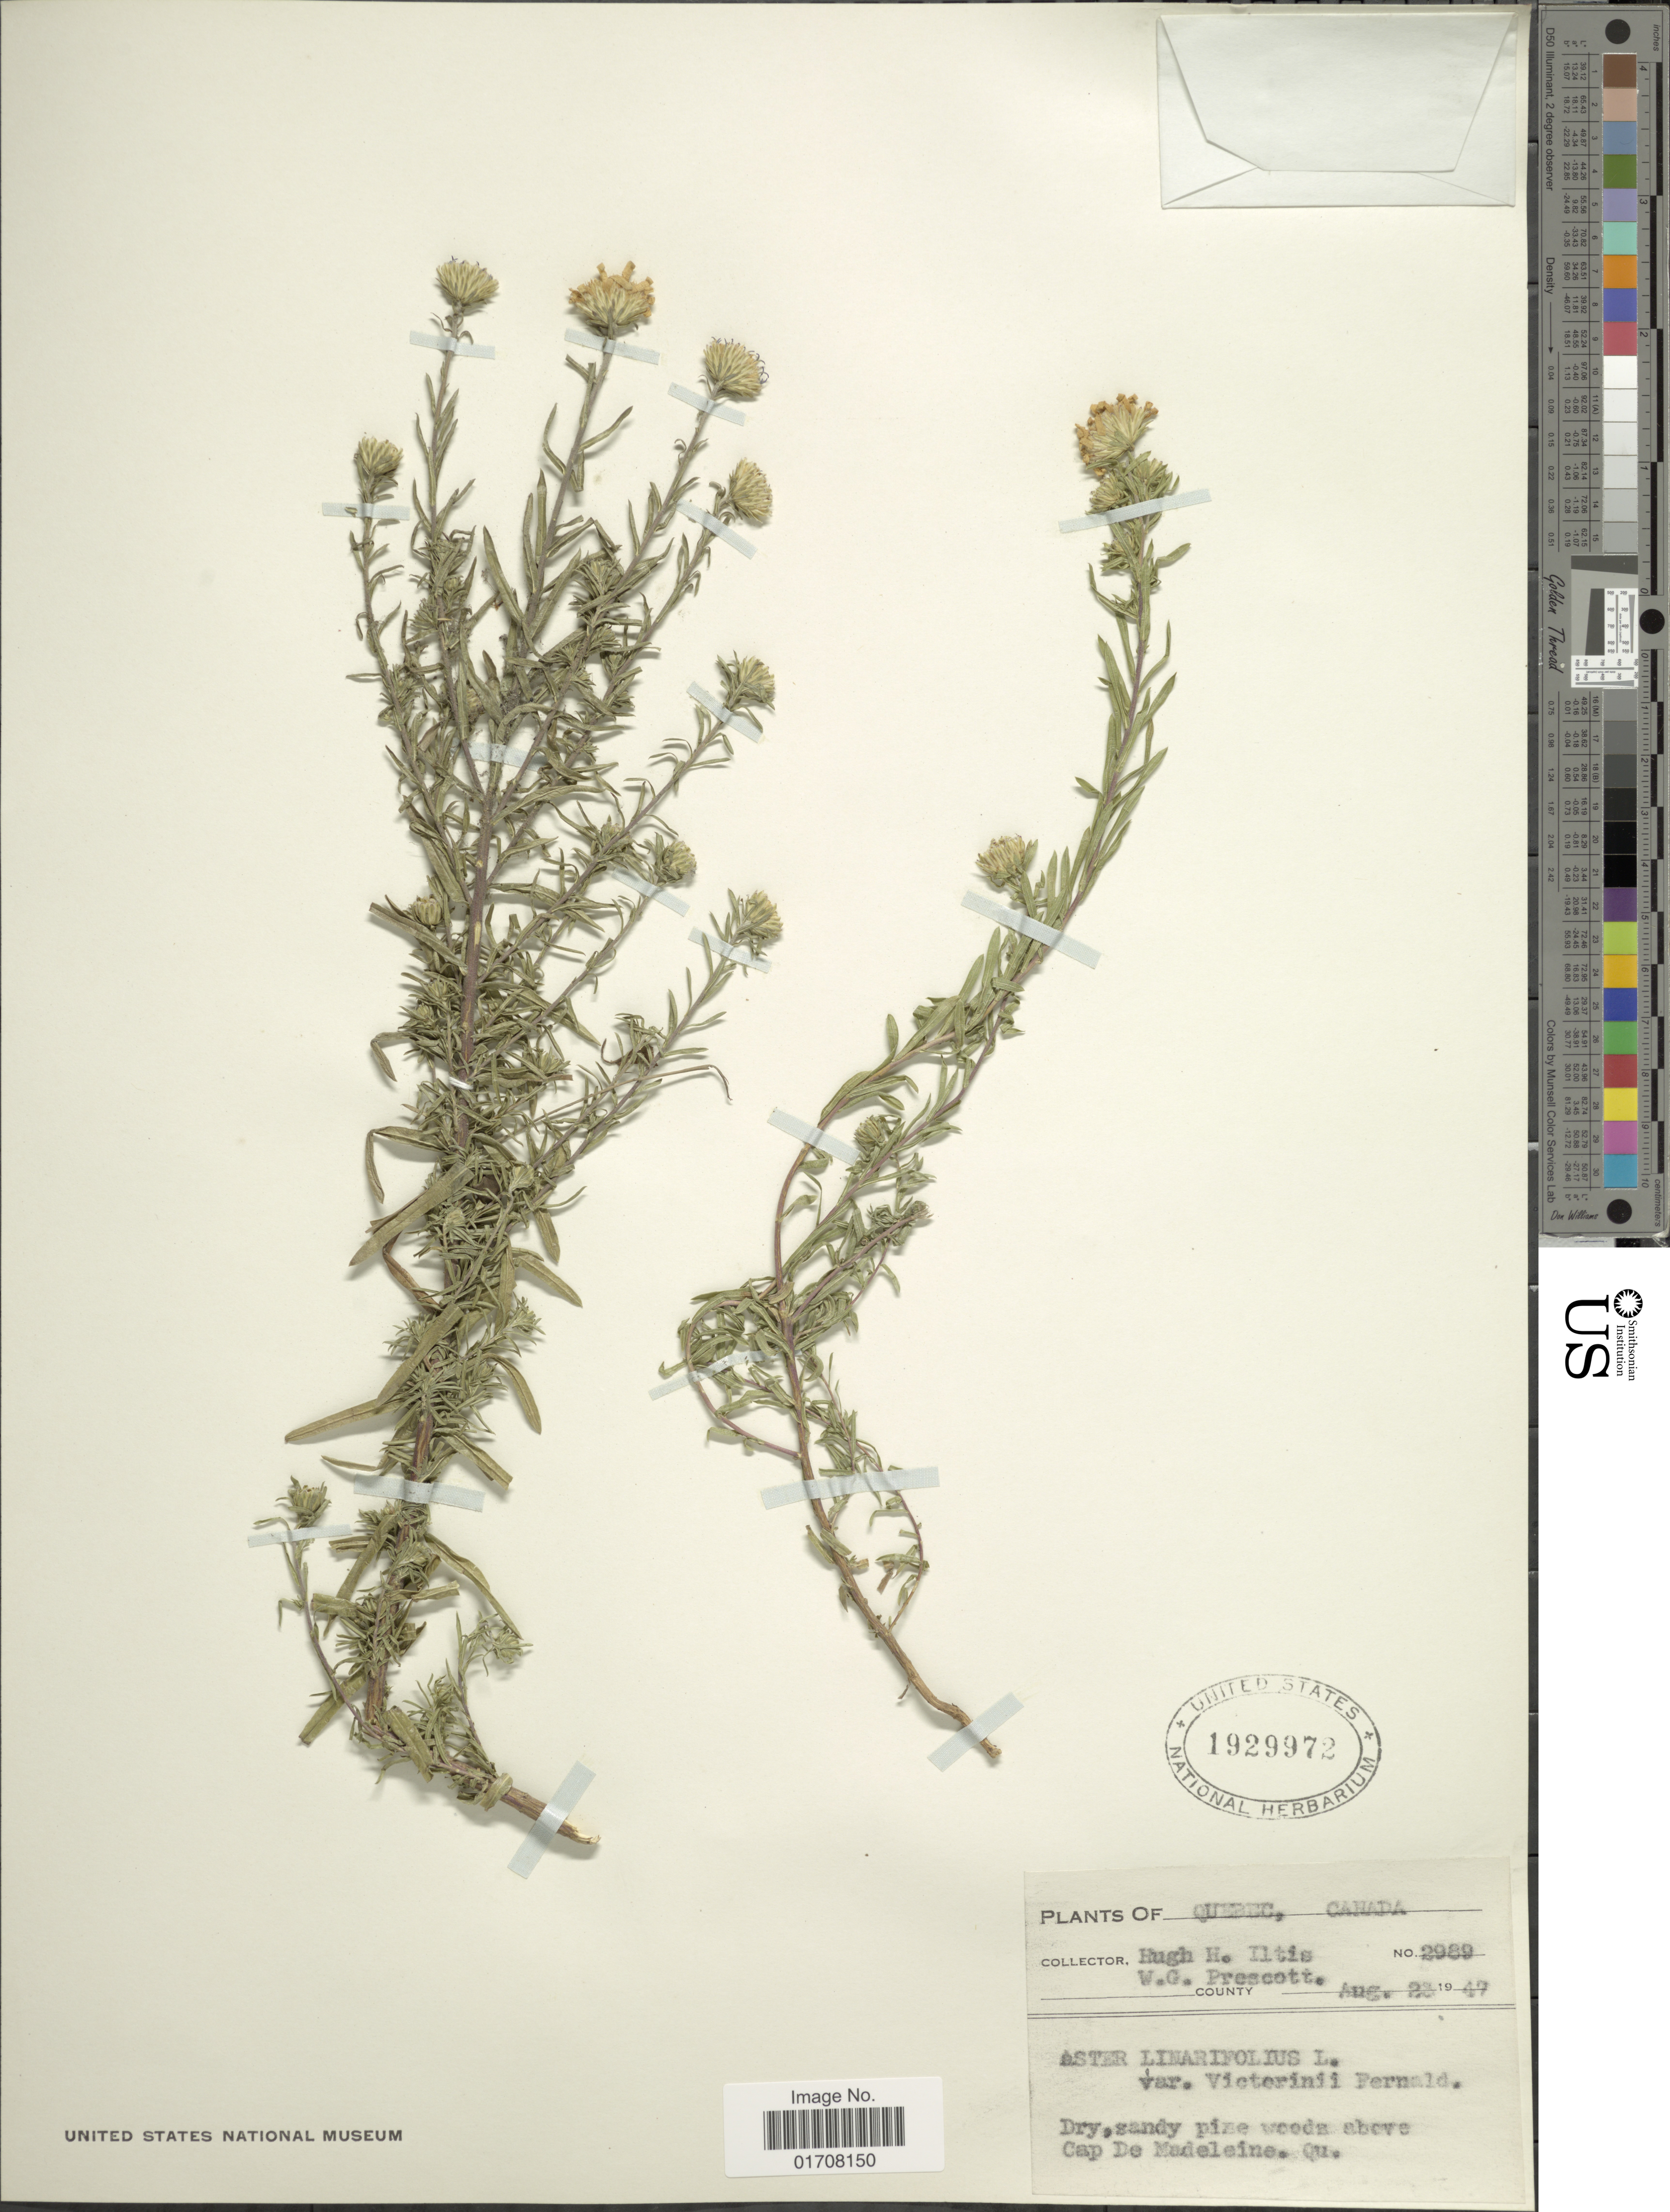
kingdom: Plantae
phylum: Tracheophyta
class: Magnoliopsida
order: Asterales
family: Asteraceae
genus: Ionactis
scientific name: Ionactis linearifolius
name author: (L.) Greene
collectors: H. H. Iltis & G. Prescott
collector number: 2989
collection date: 1947-08-23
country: Canada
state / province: Quebec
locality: Dry, sandy pine woods above, Cap de Madeleine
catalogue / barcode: US 1929972